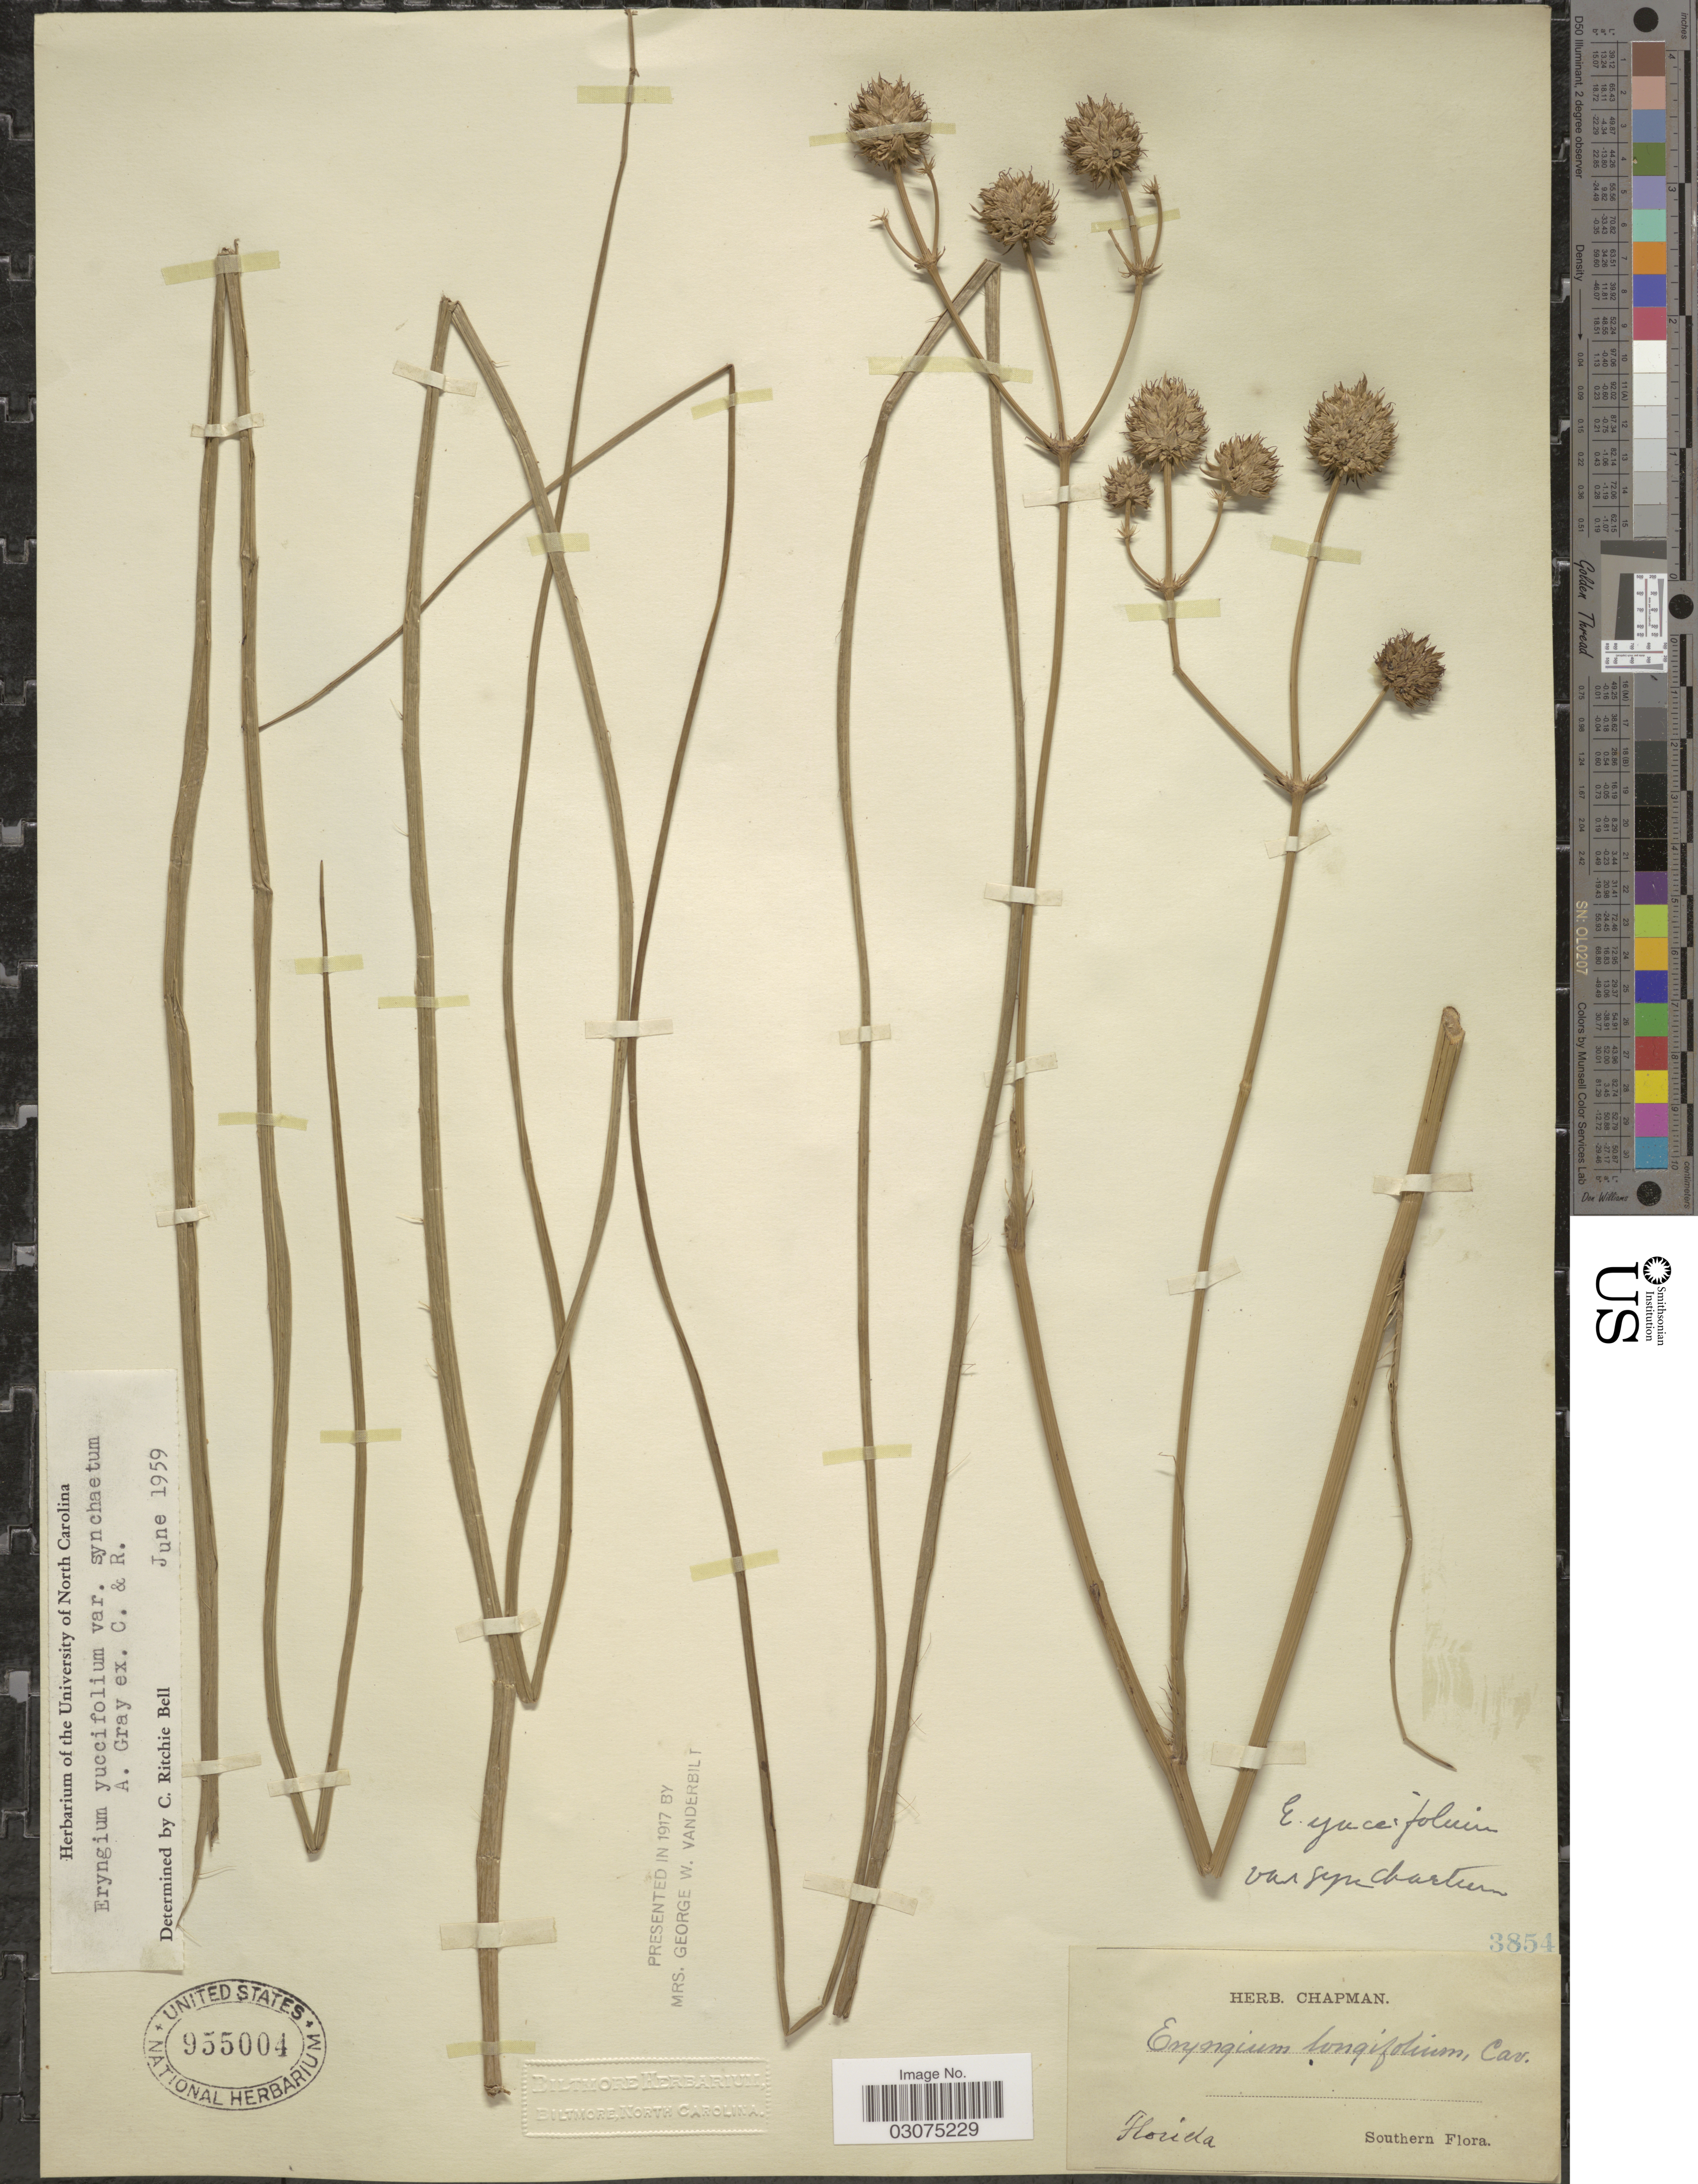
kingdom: Plantae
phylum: Tracheophyta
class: Magnoliopsida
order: Apiales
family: Apiaceae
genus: Eryngium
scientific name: Eryngium yuccifolium var. synchaetum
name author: A. Gray ex J.M. Coult. & Rose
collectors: ex herb. Chapman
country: United States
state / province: Florida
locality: Southern.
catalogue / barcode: US 955004